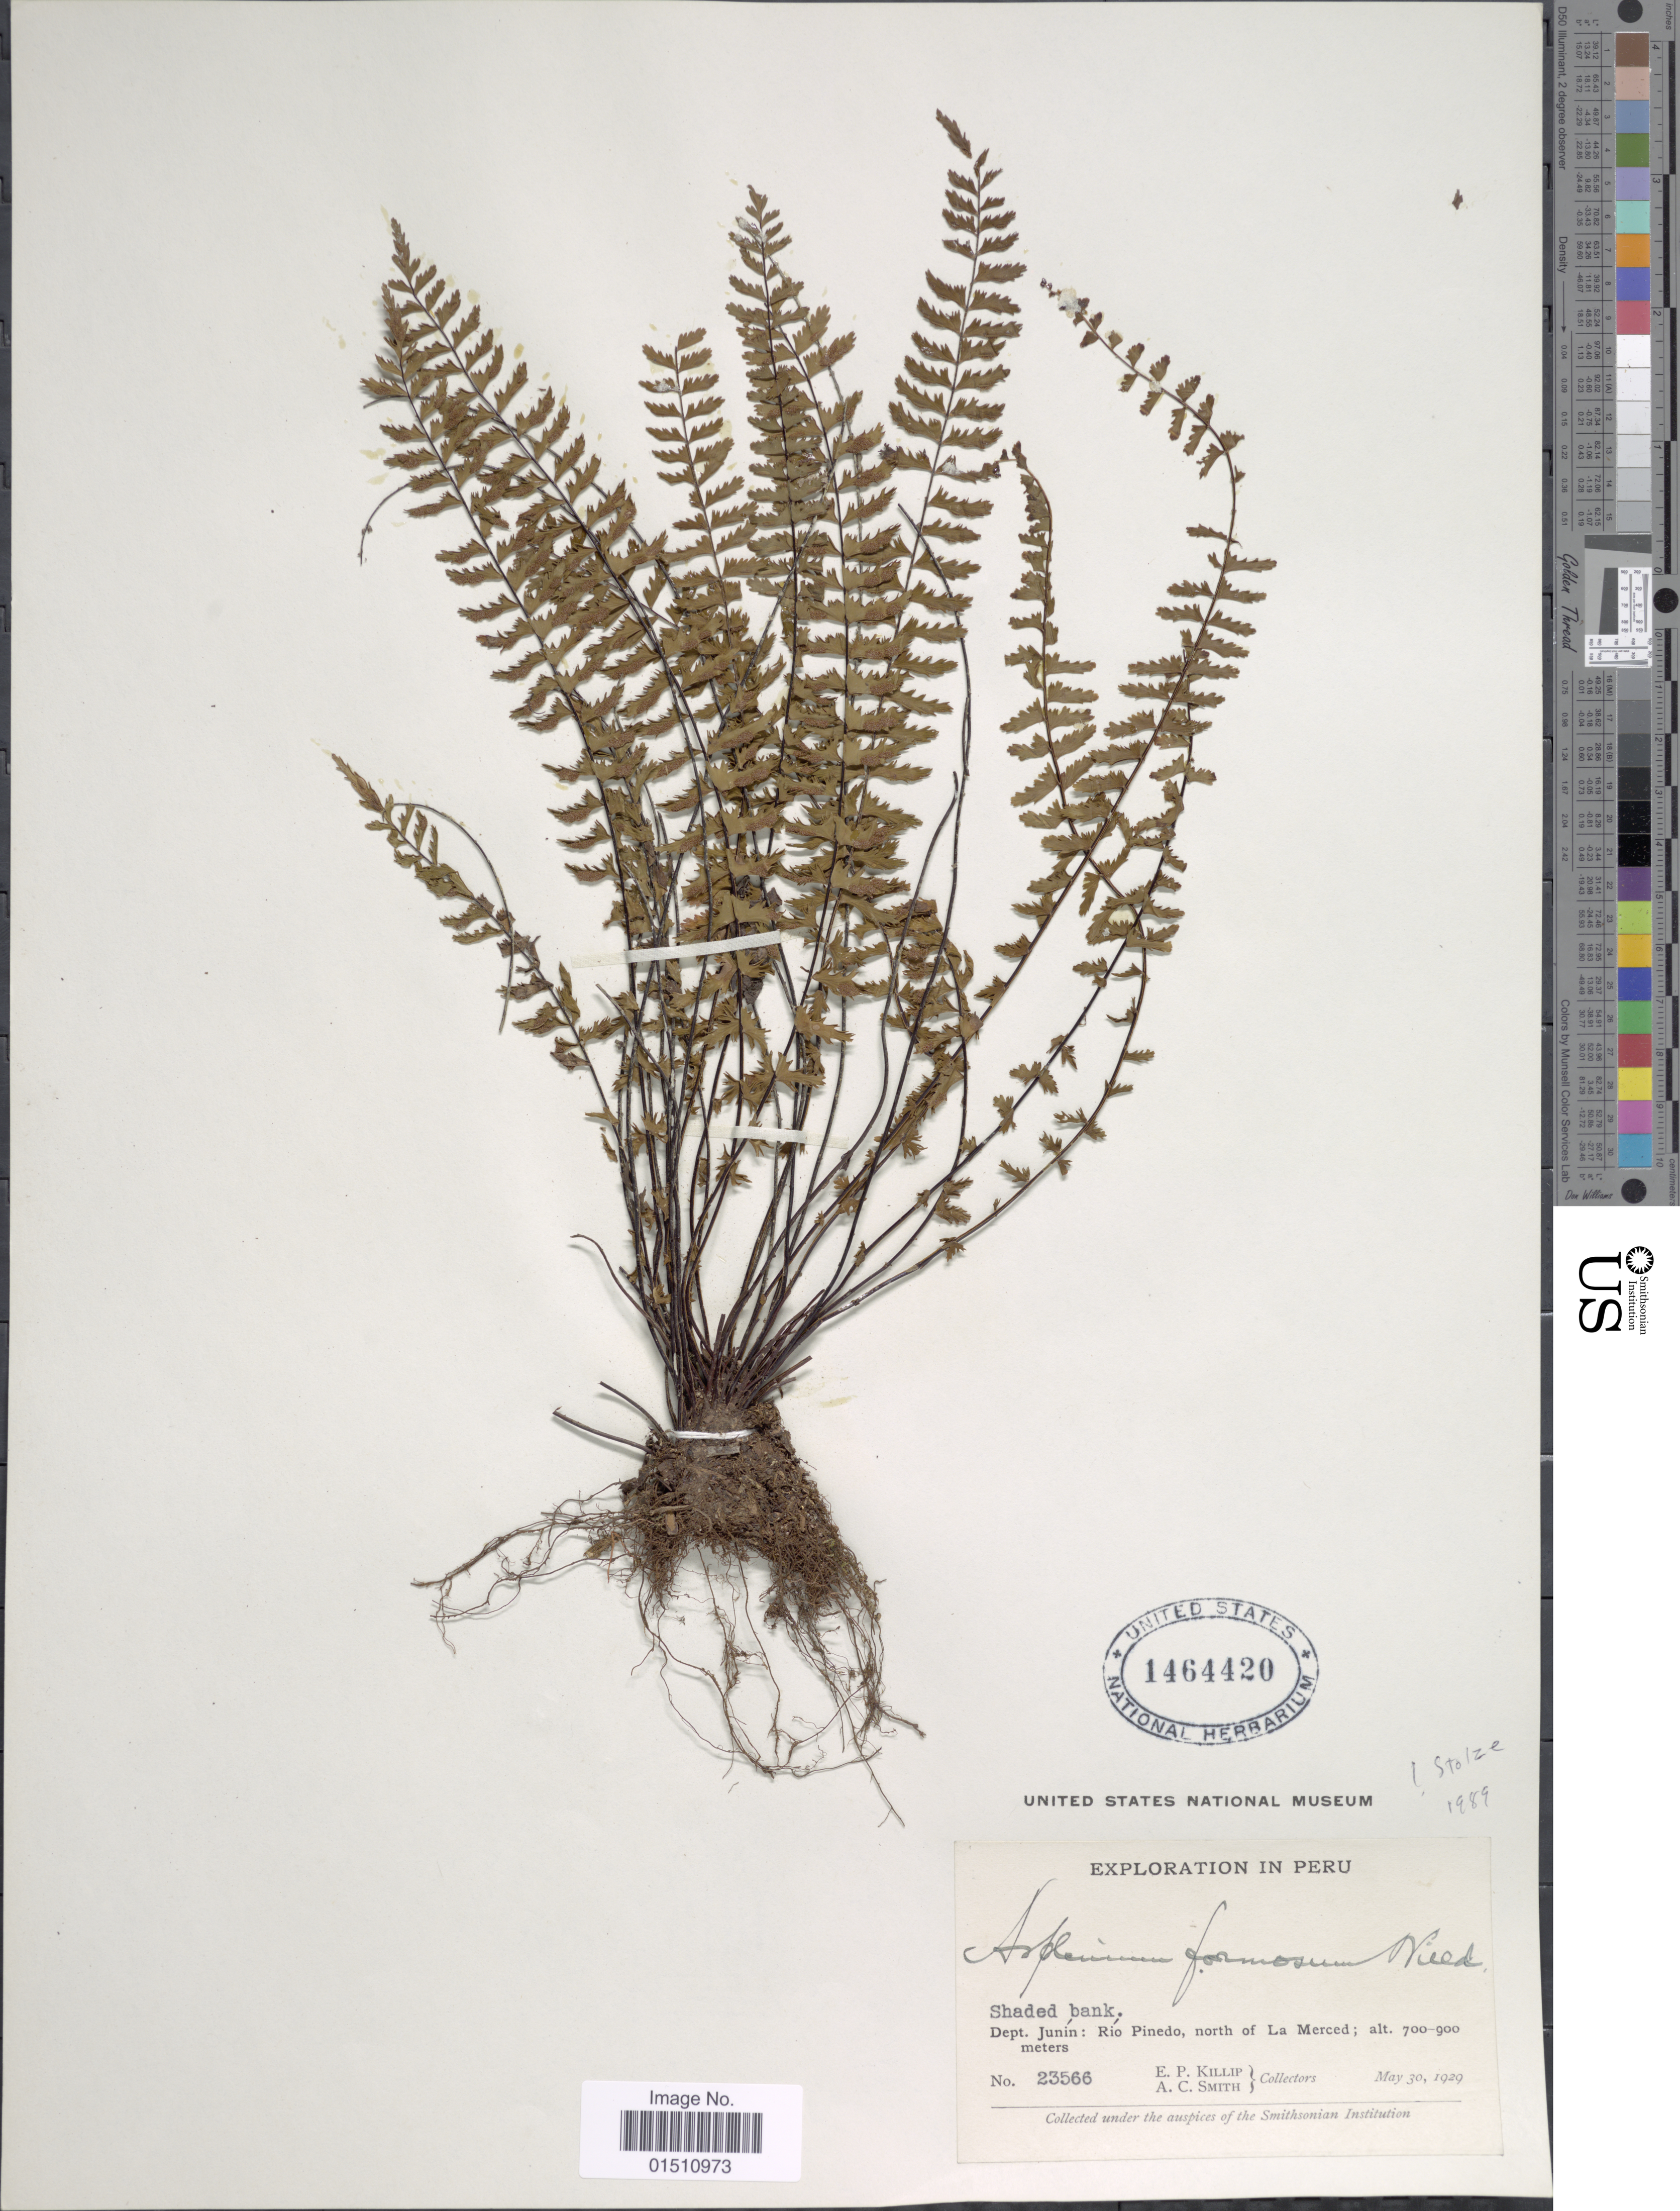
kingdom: Plantae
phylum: Tracheophyta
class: Polypodiopsida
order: Polypodiales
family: Aspleniaceae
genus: Asplenium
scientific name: Asplenium formosum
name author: Willd.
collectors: E. P. Killip & A. C. Smith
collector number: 23566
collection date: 1929-05-30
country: Peru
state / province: Junín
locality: Peru, Dept. Junín: Rio Pinedo, north of La Merced.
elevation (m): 700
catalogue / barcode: US 1464420